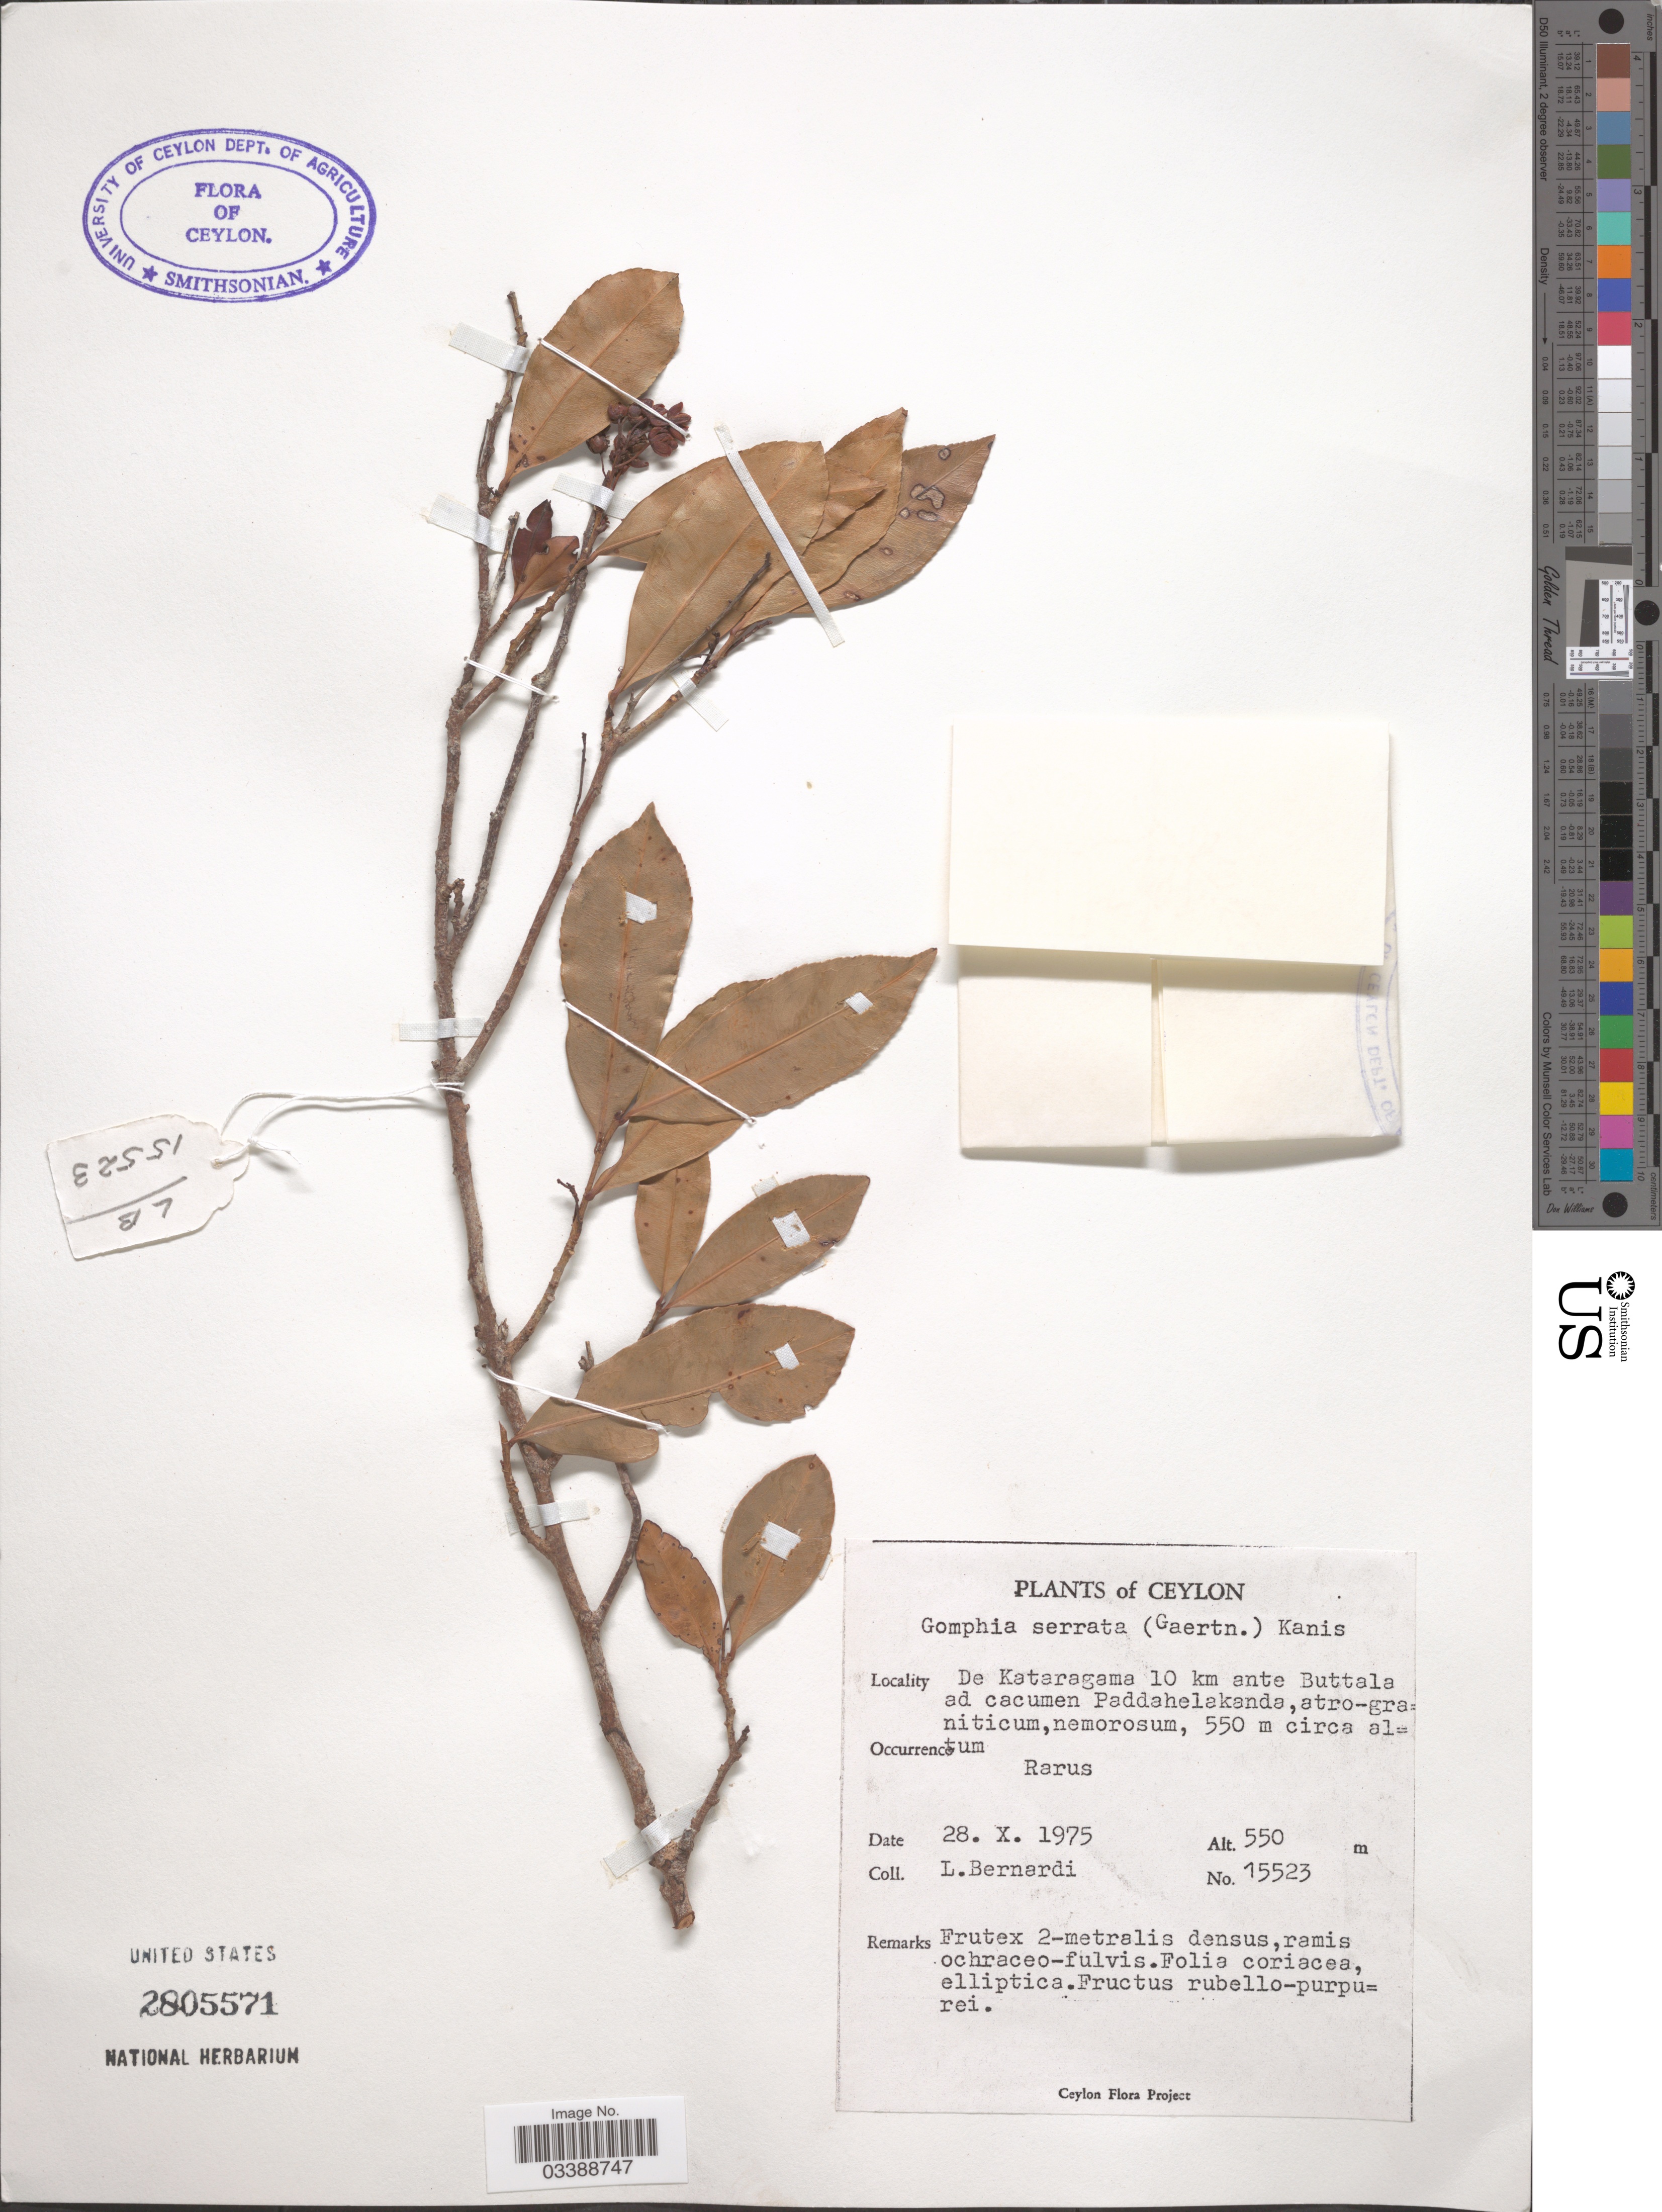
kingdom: Plantae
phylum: Tracheophyta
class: Magnoliopsida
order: Malpighiales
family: Ochnaceae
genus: Campylospermum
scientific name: Campylospermum serratum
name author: (Gaertn.) Bittrich & M.C.E. Amaral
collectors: L. Bernardi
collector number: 15523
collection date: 1975-10-28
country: Sri Lanka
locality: Ceylon. De Kataragama 10 km ante Buttala ad cacumen Paddahelakande, atro-graniticum, nemorosum, 550 m circa altum.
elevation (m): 550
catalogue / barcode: US 2805571